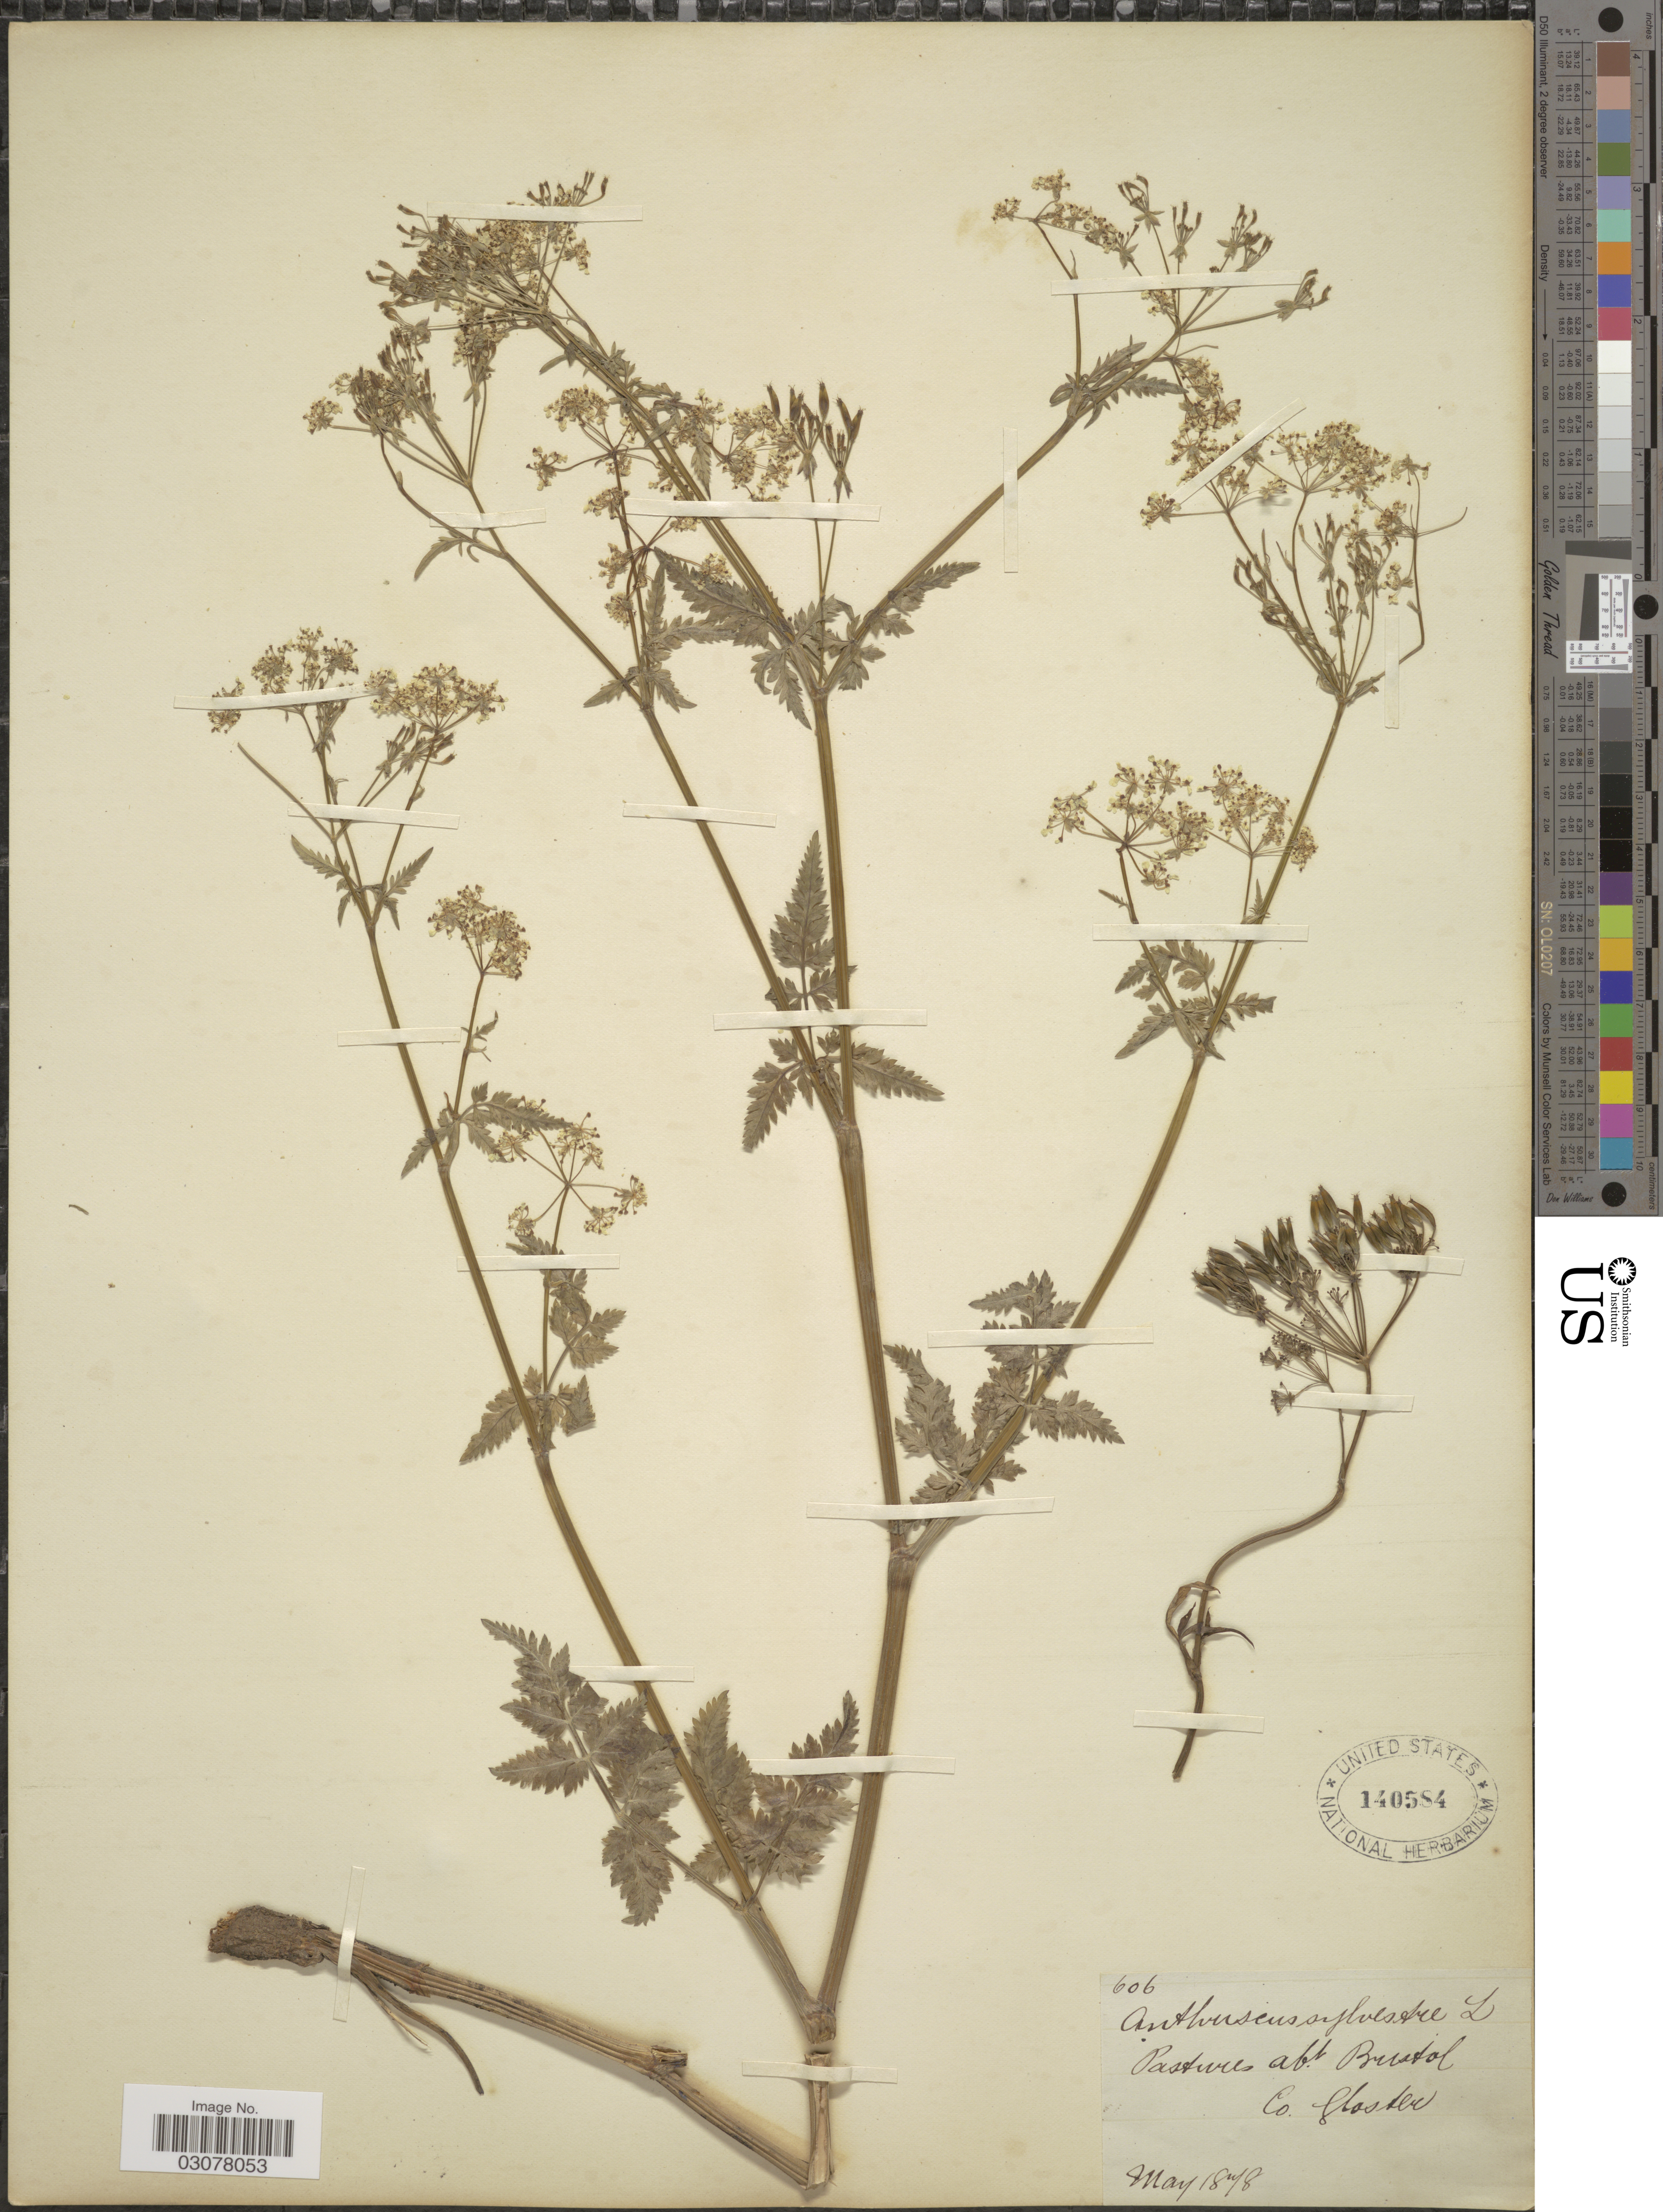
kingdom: Plantae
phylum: Tracheophyta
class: Magnoliopsida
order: Apiales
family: Apiaceae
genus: Anthriscus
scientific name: Anthriscus sylvestris subsp. sylvestris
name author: (L.) Hoffm.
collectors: Gloster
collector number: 606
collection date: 1878-05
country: United Kingdom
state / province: England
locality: Pastures abt. Bristol Co.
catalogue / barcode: US 140584